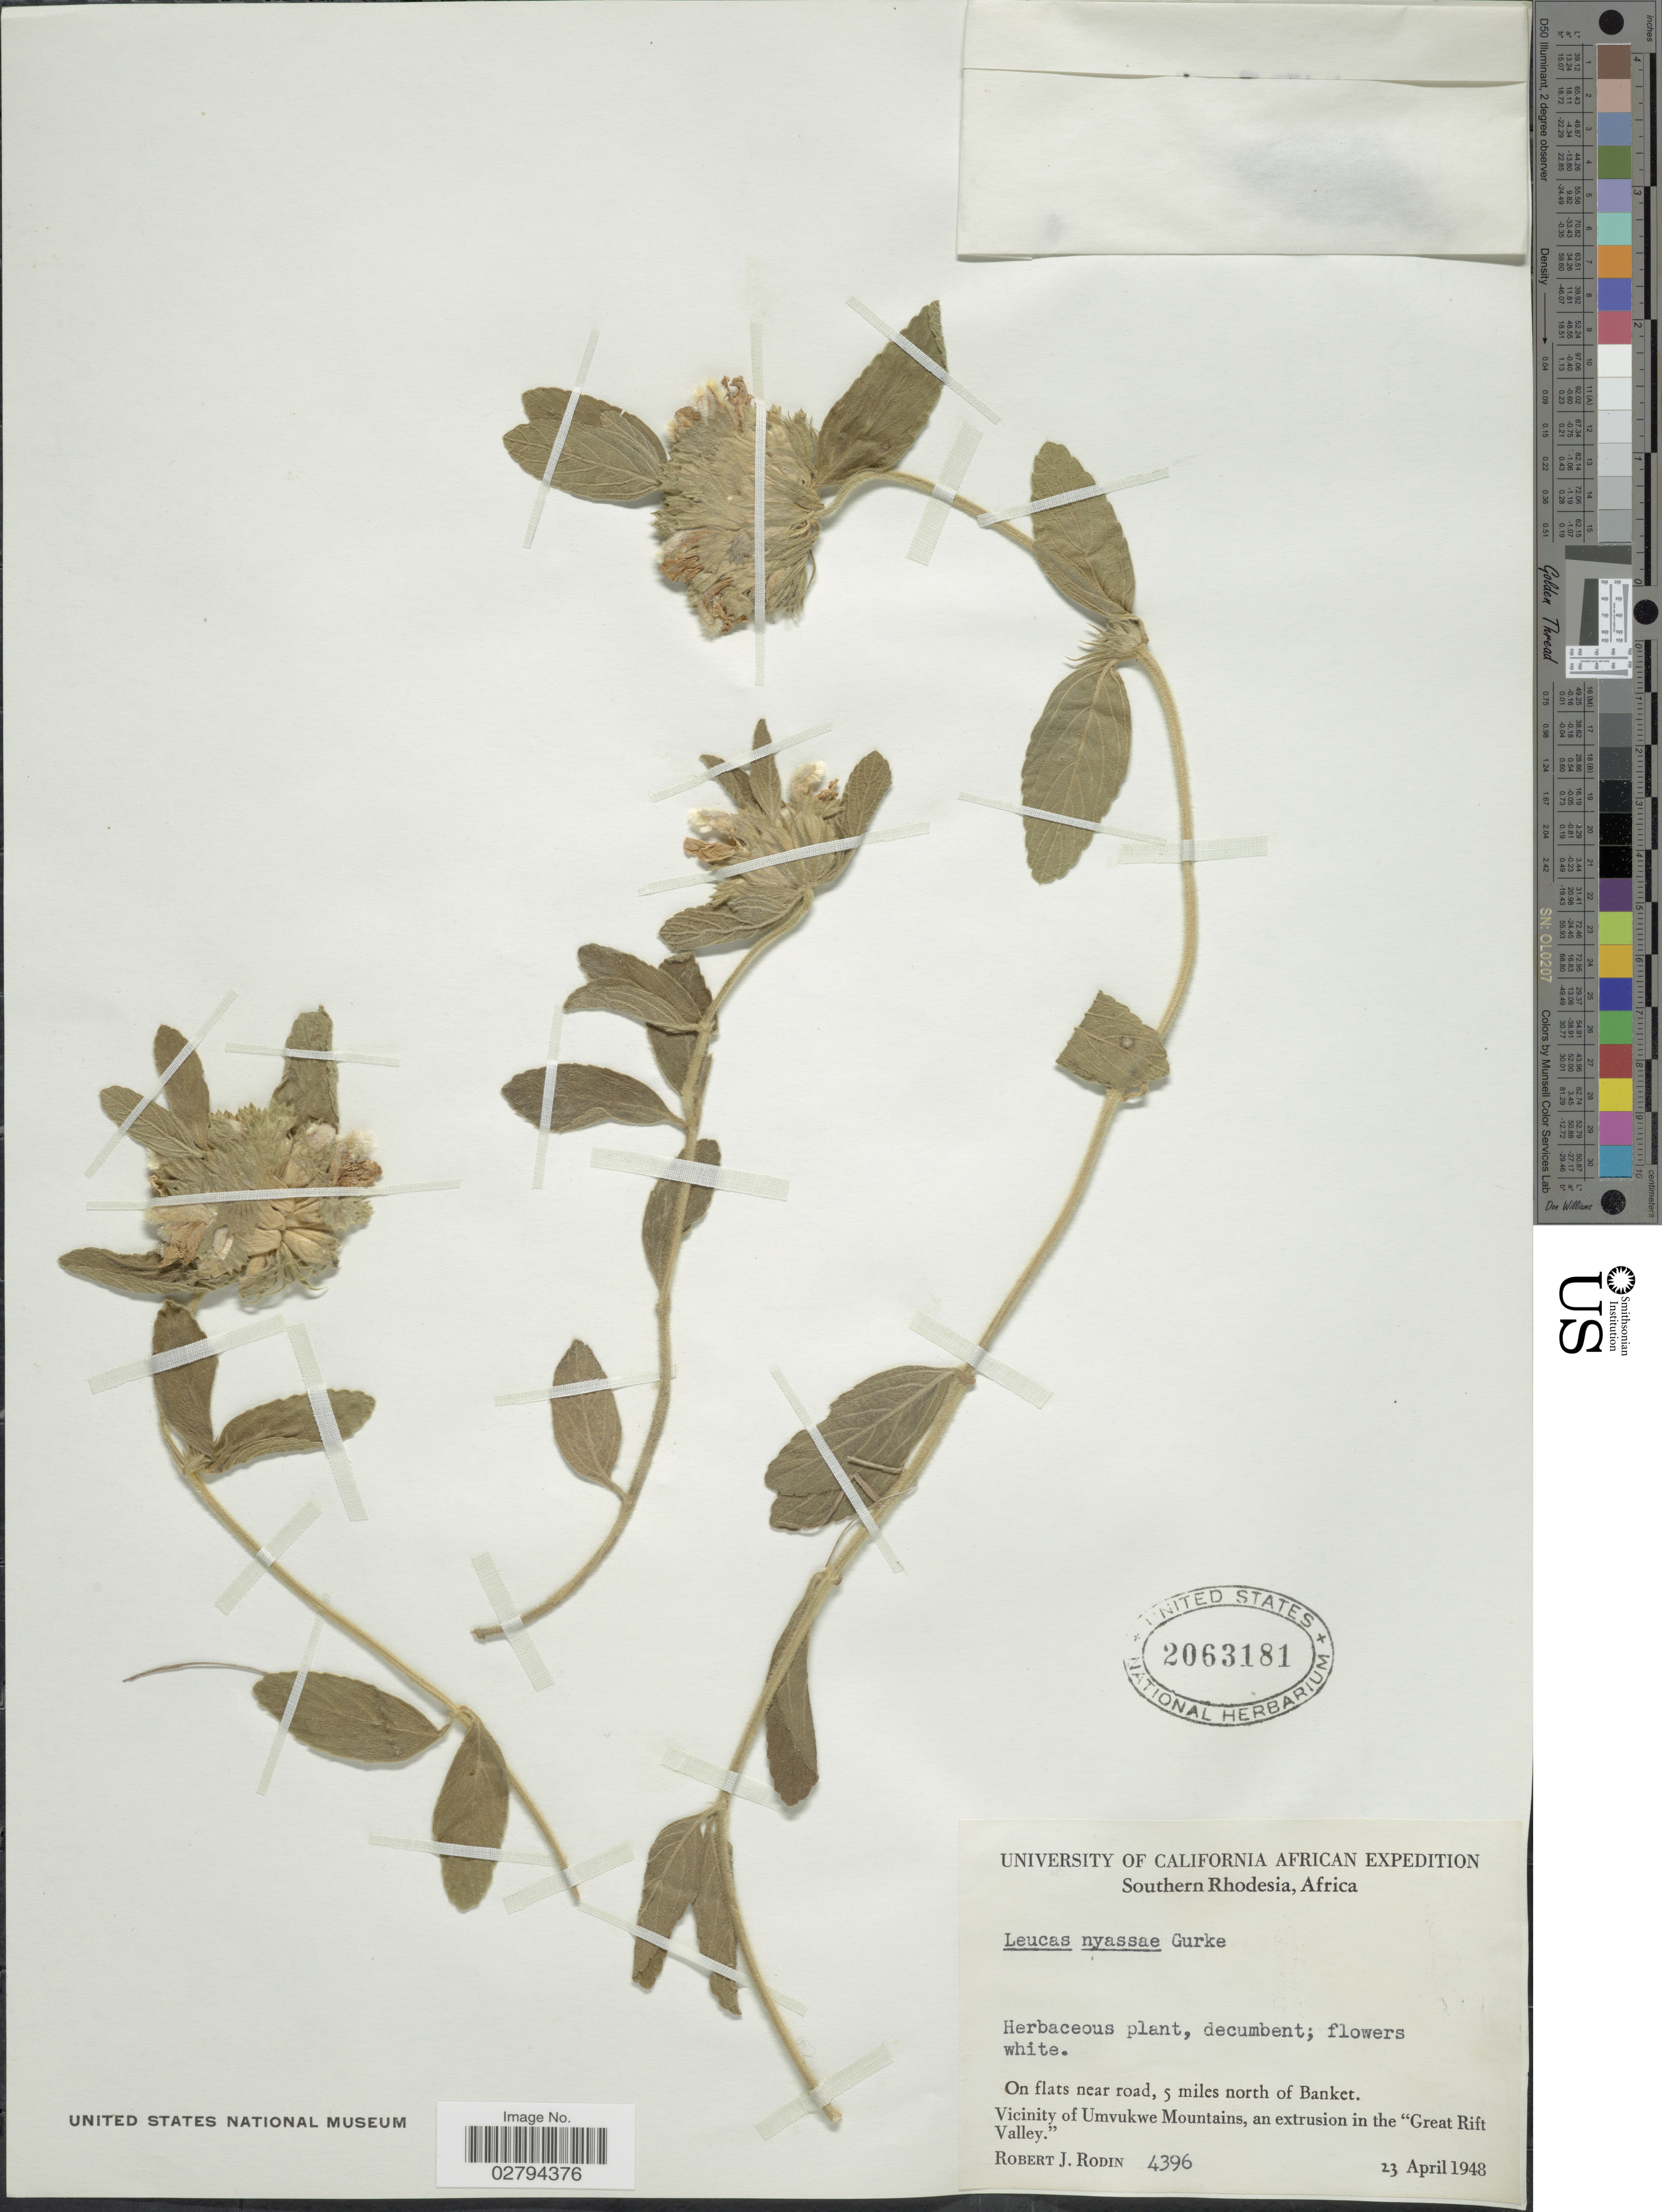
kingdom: Plantae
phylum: Tracheophyta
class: Magnoliopsida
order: Lamiales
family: Lamiaceae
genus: Leucas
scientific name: Leucas nyassae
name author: Gürke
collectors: R. J. Rodin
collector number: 4396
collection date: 1948-04-23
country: Zimbabwe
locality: Southern Rhodesia. On flats near road, 5 miles north of Banket. Vicinity of Umvukwe Mountains, an extrusion in the 'Great Rift Valley'.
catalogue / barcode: US 2063181